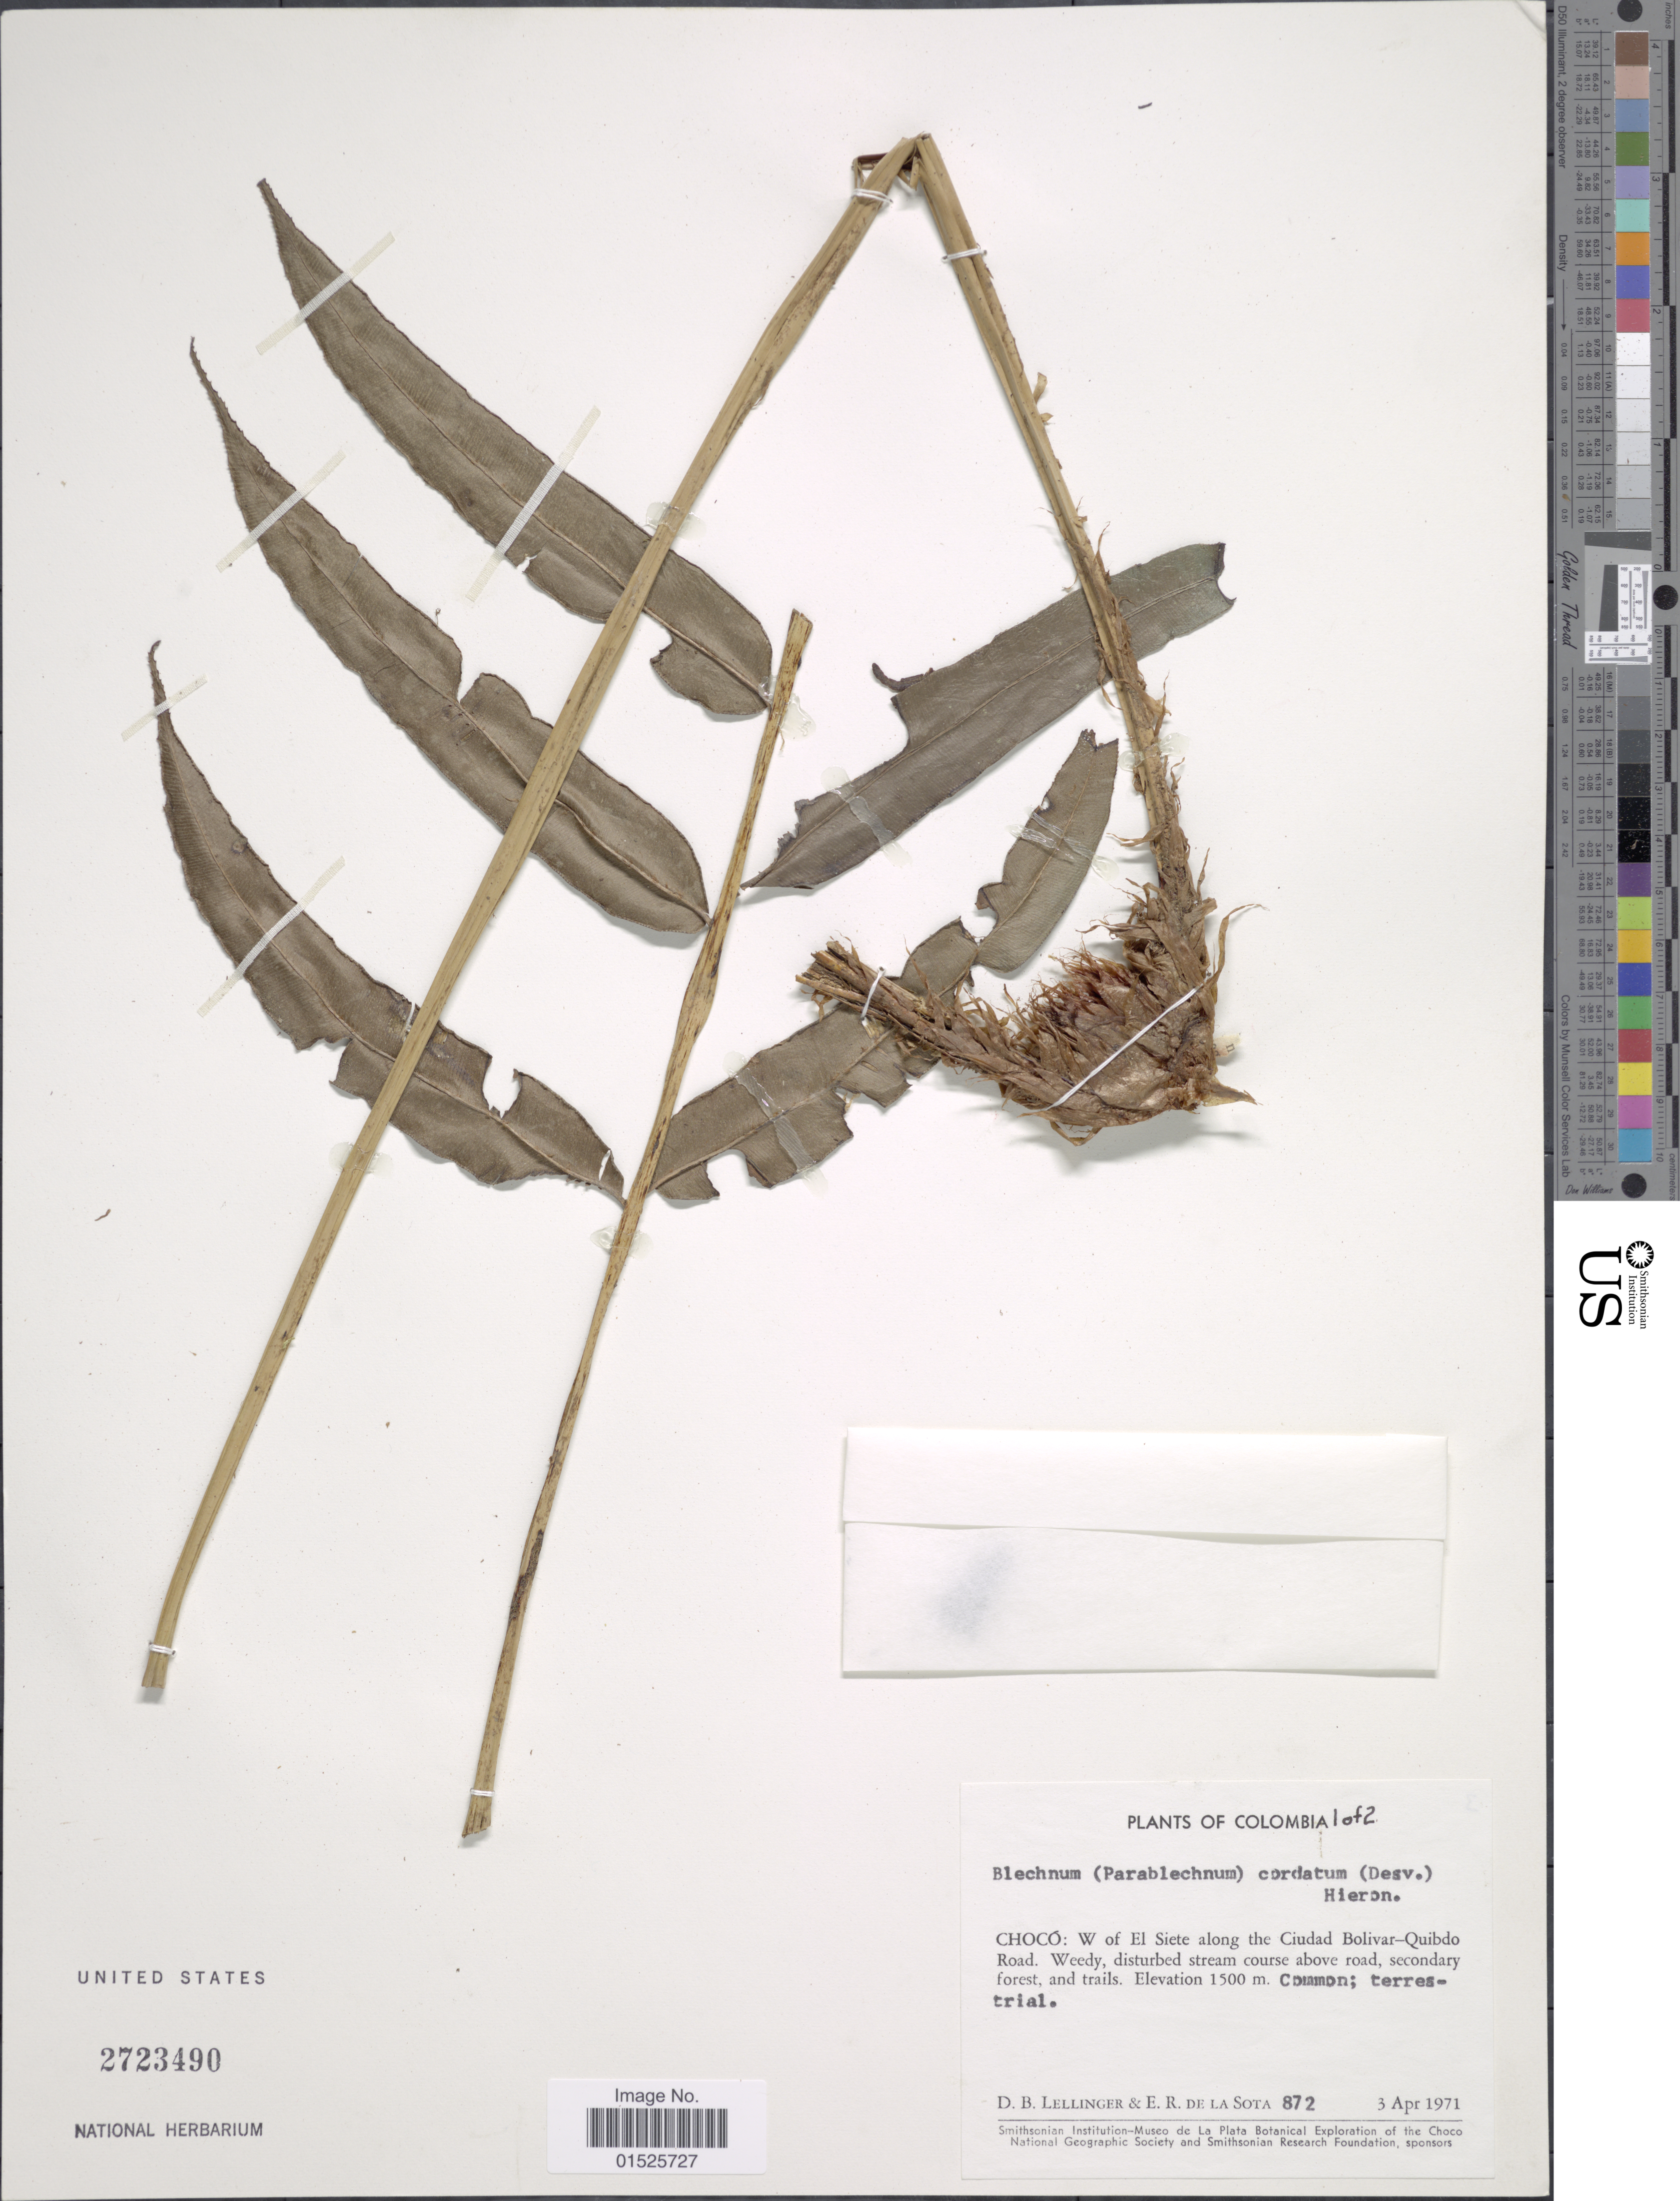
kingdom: Plantae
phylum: Tracheophyta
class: Polypodiopsida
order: Polypodiales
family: Blechnaceae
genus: Blechnum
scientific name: Blechnum cordatum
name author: (Desv.) Hieron.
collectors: D. B. Lellinger & E. R. de la Sota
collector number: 872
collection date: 1971-04-03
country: Colombia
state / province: Chocó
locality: W of El Siete along the Ciudad Bolivar-Quibdo Road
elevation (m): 1500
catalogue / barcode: US 2723490